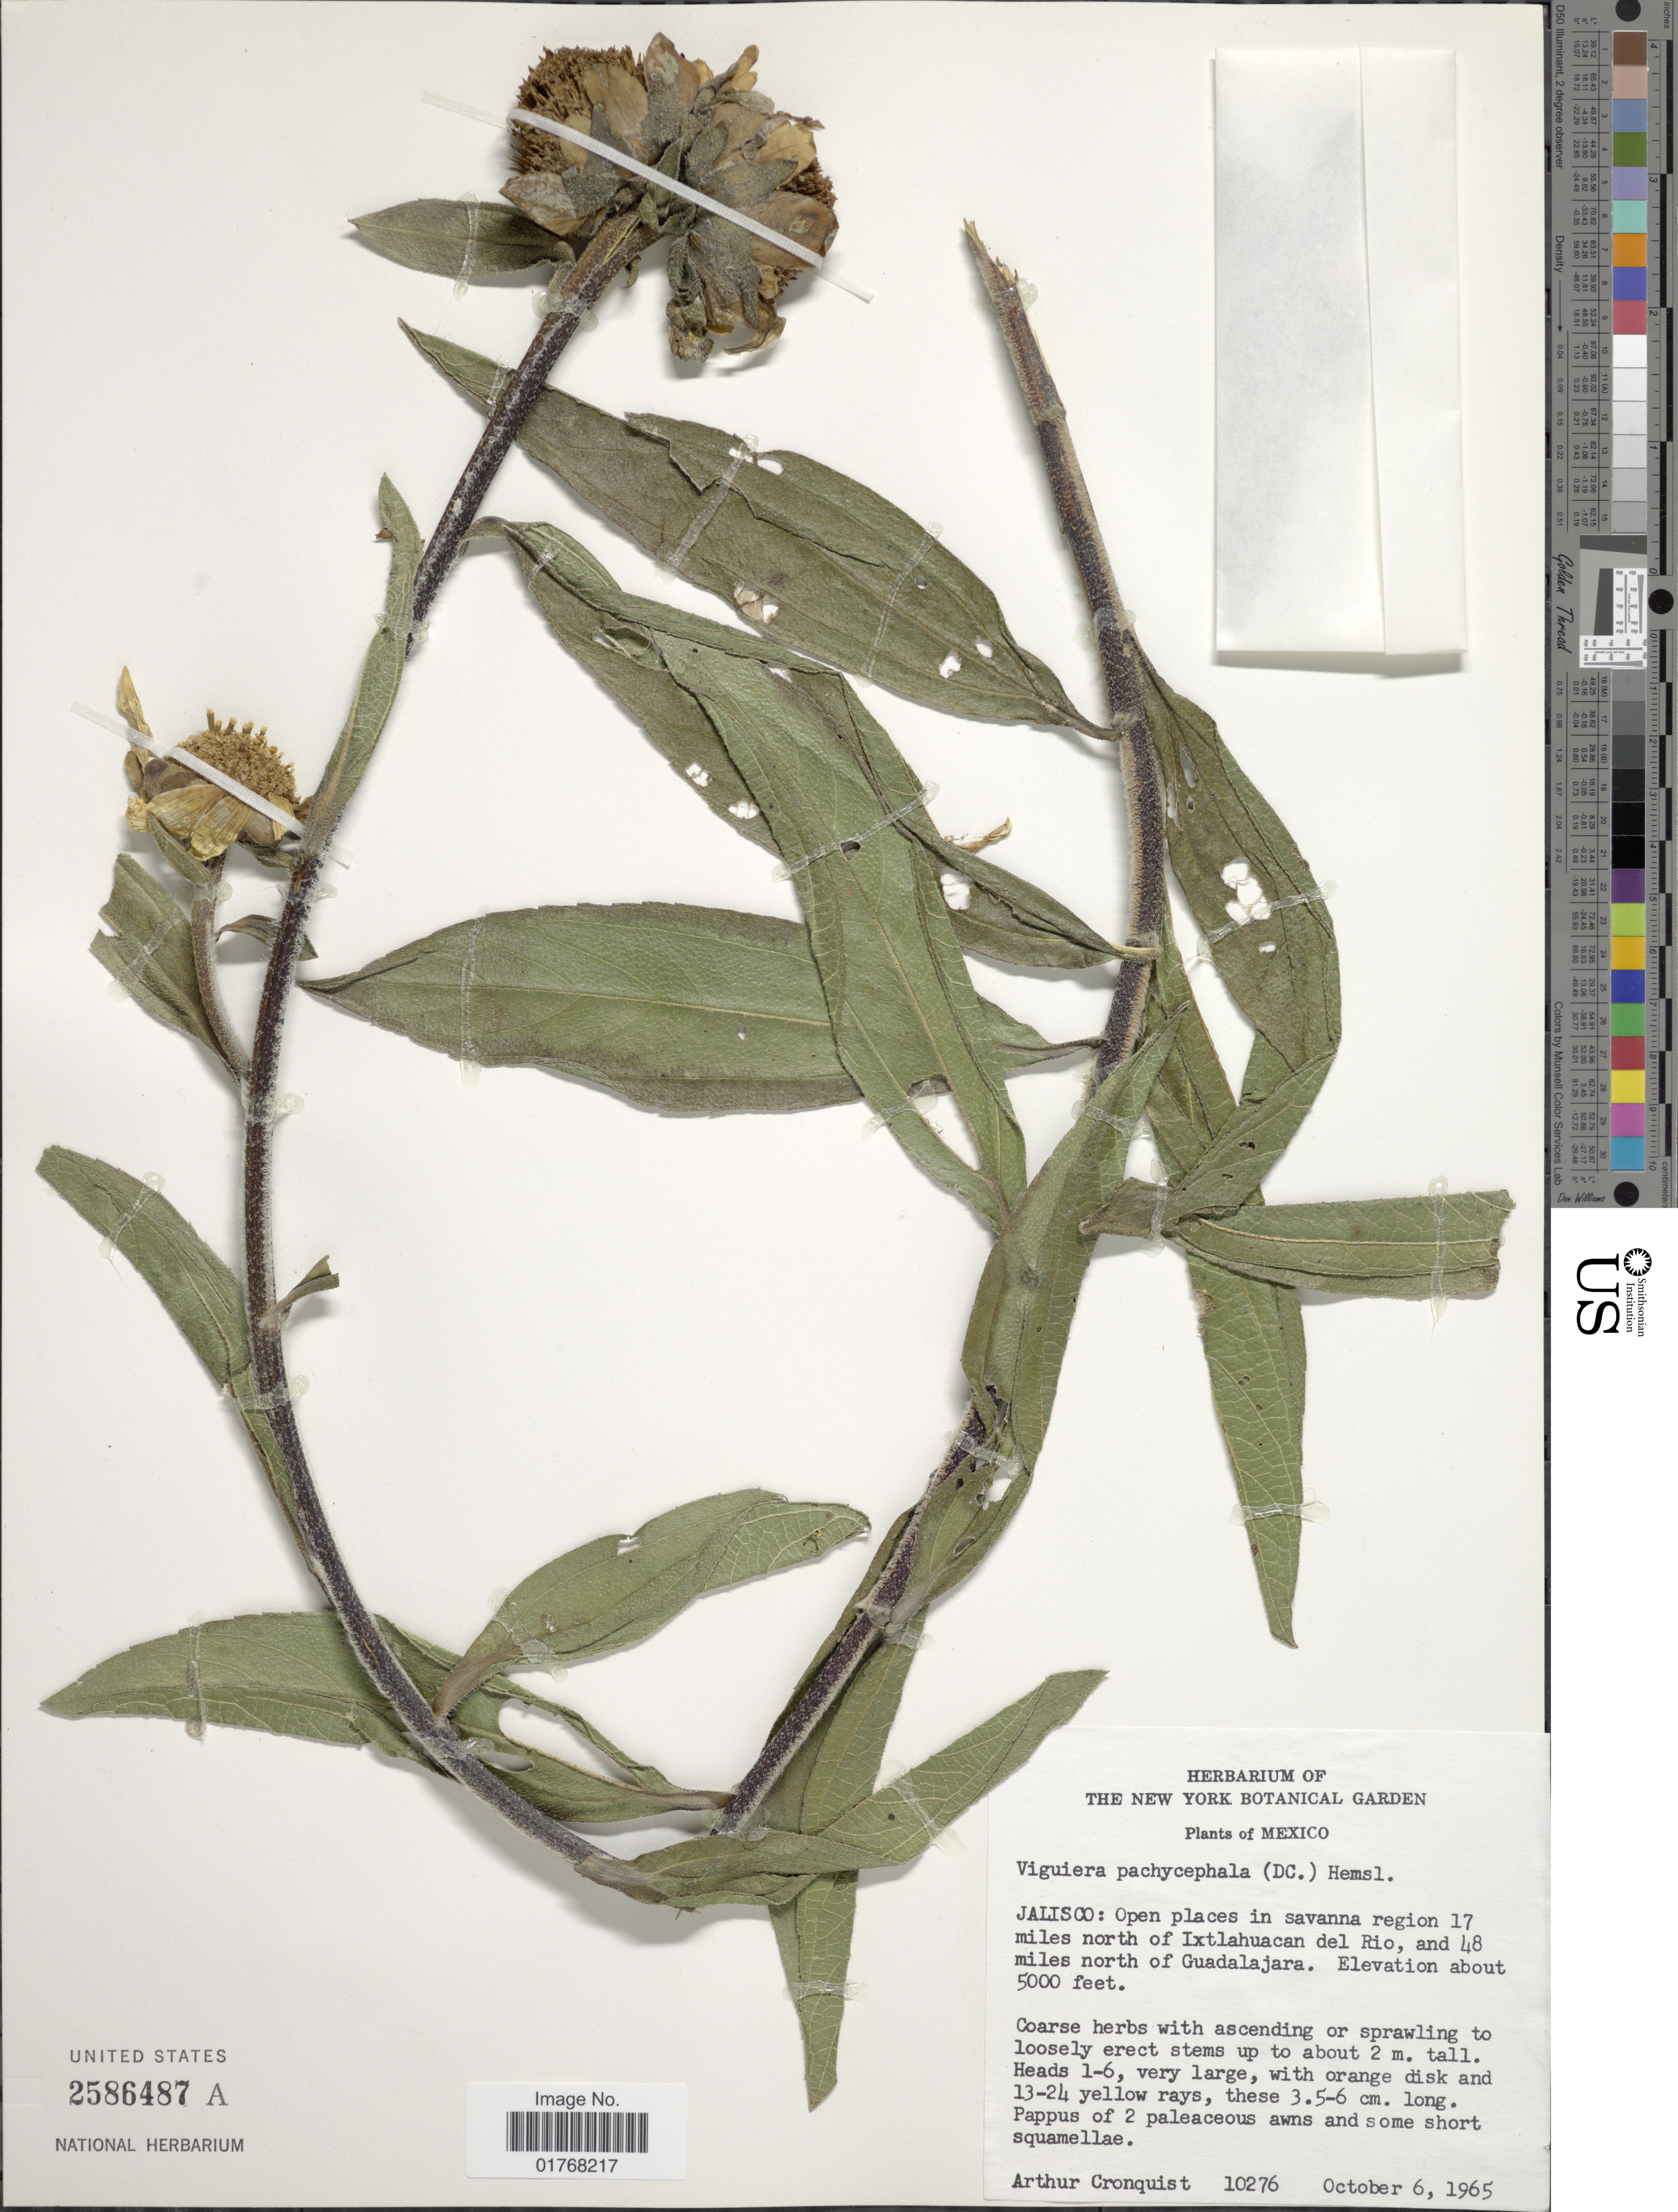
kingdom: Plantae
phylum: Tracheophyta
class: Magnoliopsida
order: Asterales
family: Asteraceae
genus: Viguiera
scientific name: Viguiera pachycephala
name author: (DC.) Hemsl.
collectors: A. J. Cronquist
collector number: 10276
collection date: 1965-10-06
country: Mexico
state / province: Jalisco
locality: Open places in savanna region 17 miles north of Ixtlahuacan del Rio, and 48 miles north of Guadalajara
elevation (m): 1524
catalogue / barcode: US 2586487A